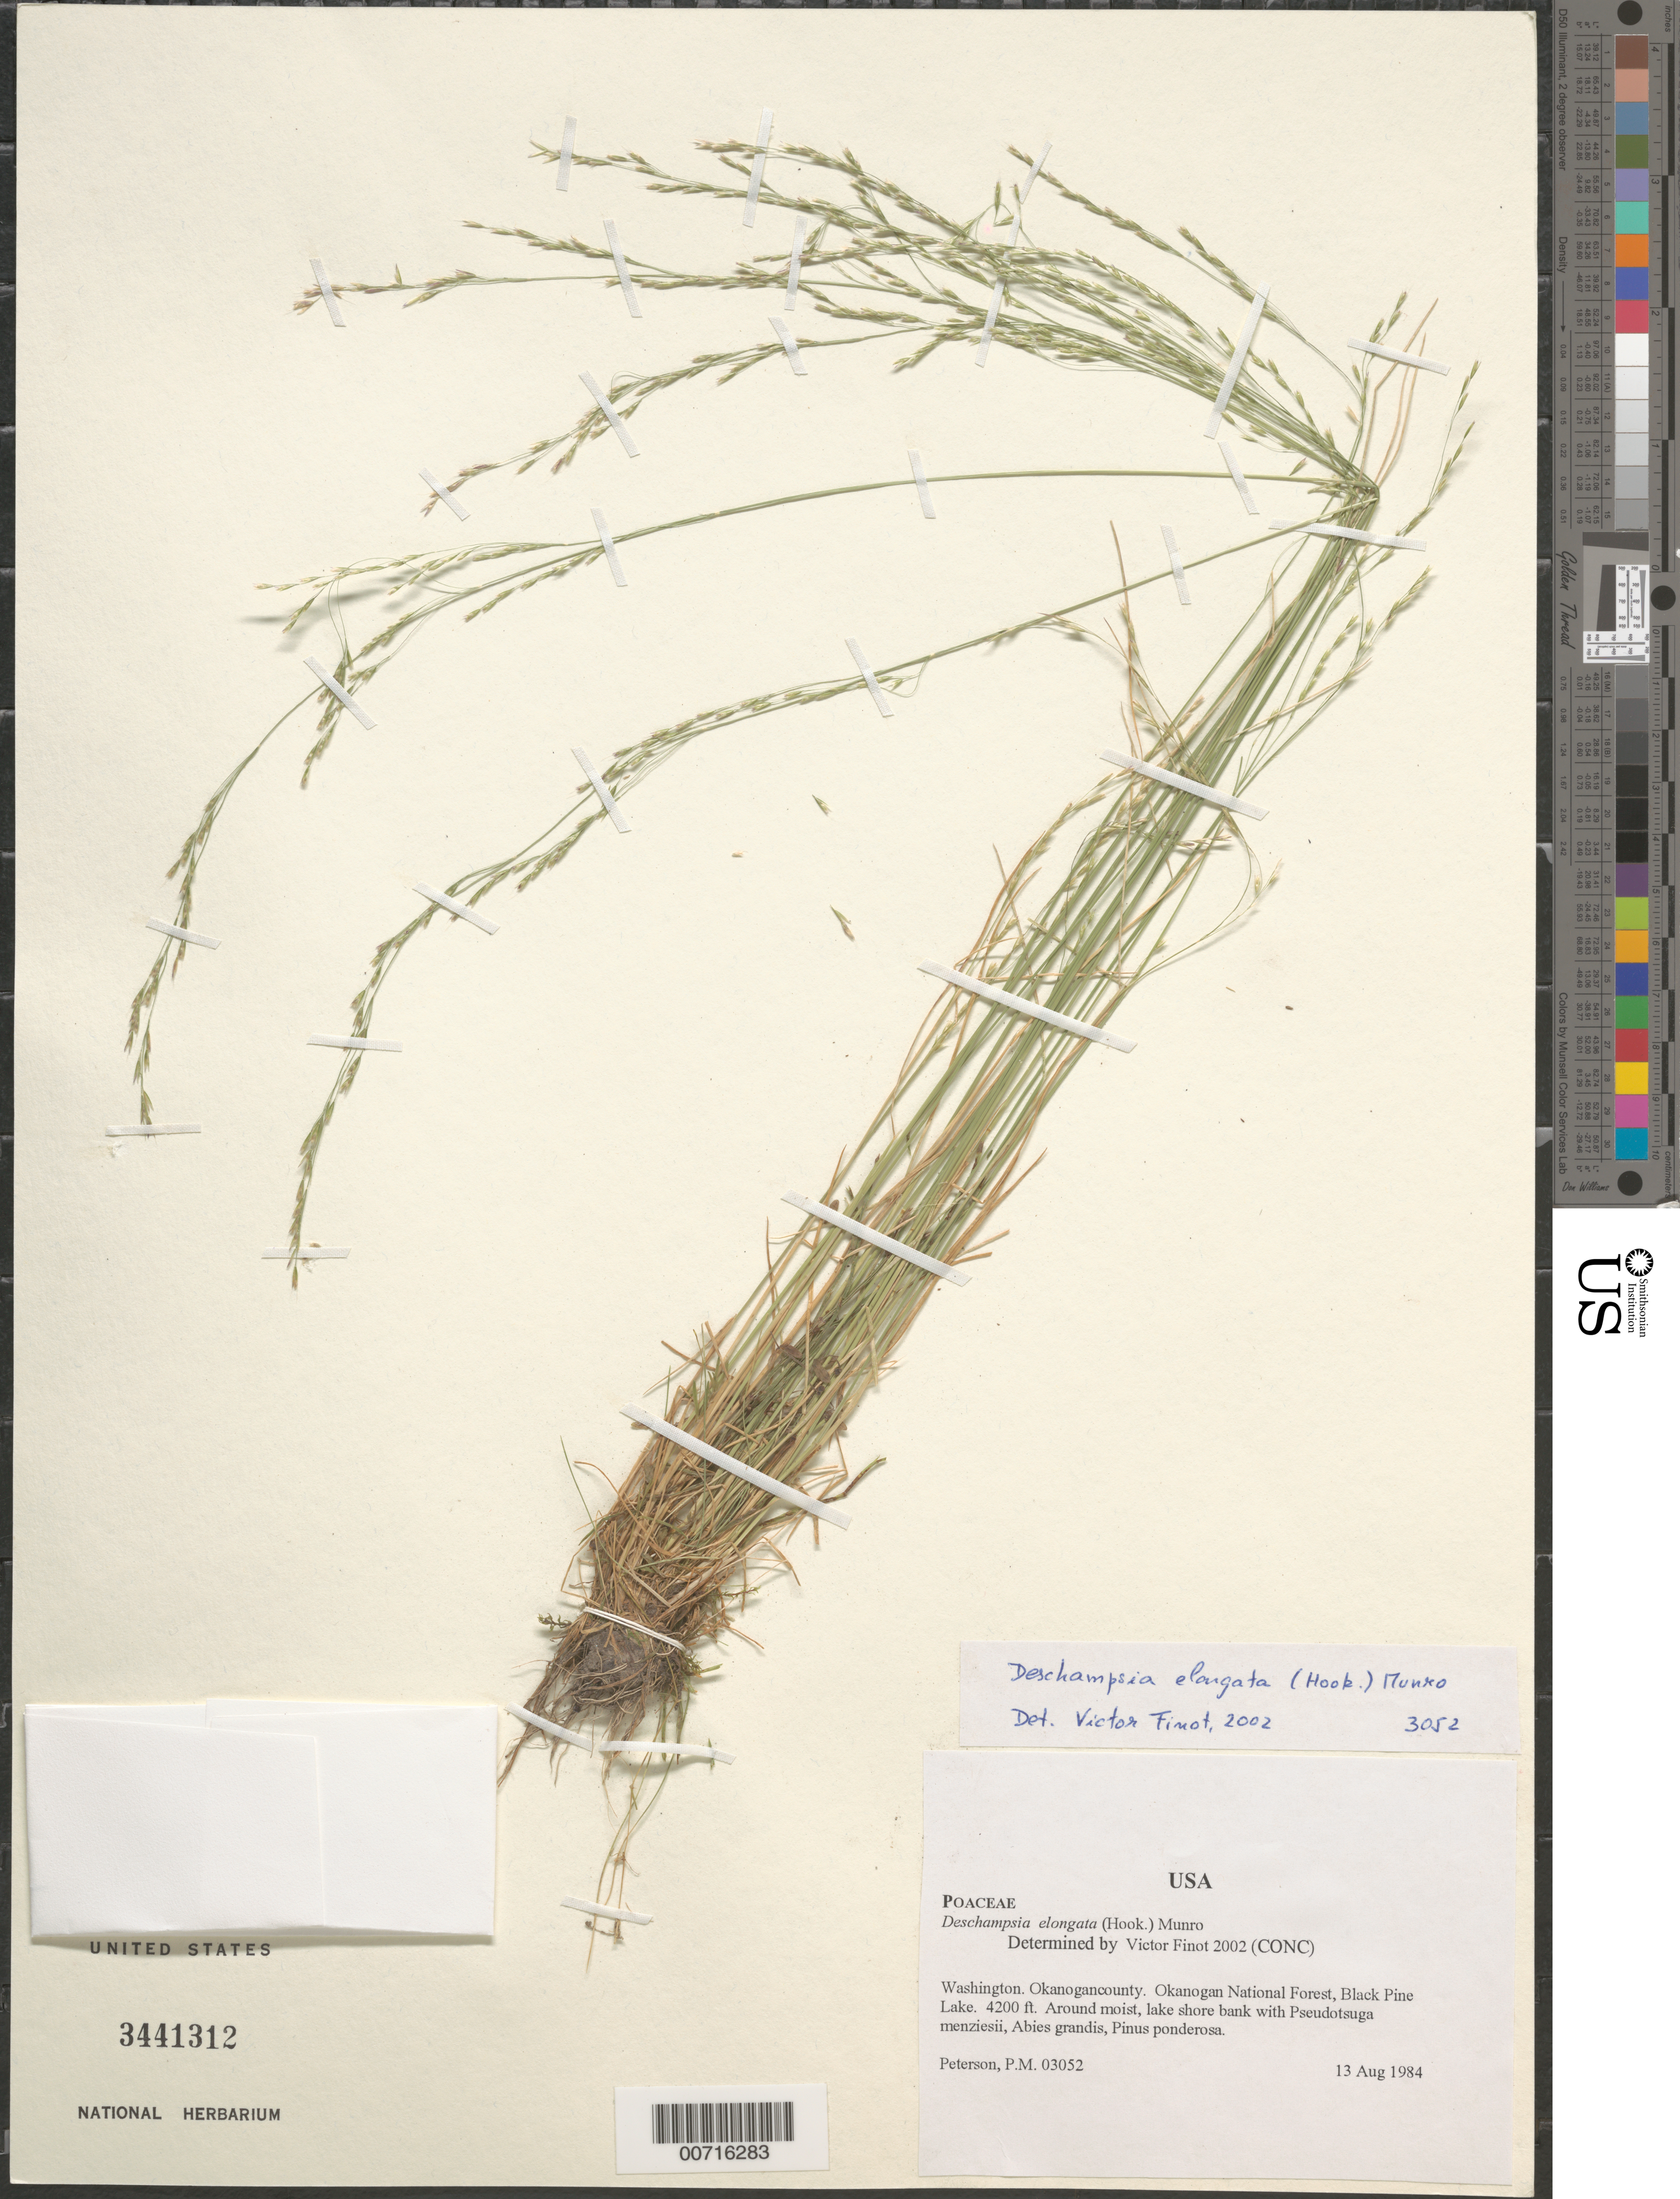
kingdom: Plantae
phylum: Tracheophyta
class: Liliopsida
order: Poales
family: Poaceae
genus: Deschampsia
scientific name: Deschampsia elongata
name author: (Hook.) Munro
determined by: Finot, V. L.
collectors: P. M. Peterson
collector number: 03052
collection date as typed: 13 Aug 1984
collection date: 1984-08-13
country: United States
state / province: Washington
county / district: Okanogan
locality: Okanogan National Forest, Black Pine Lake.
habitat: Around moist, lake shore bank with Pseudotsuga menziesii, Abies grandis, Pinus ponderosa.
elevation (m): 4200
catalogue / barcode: US 3441312